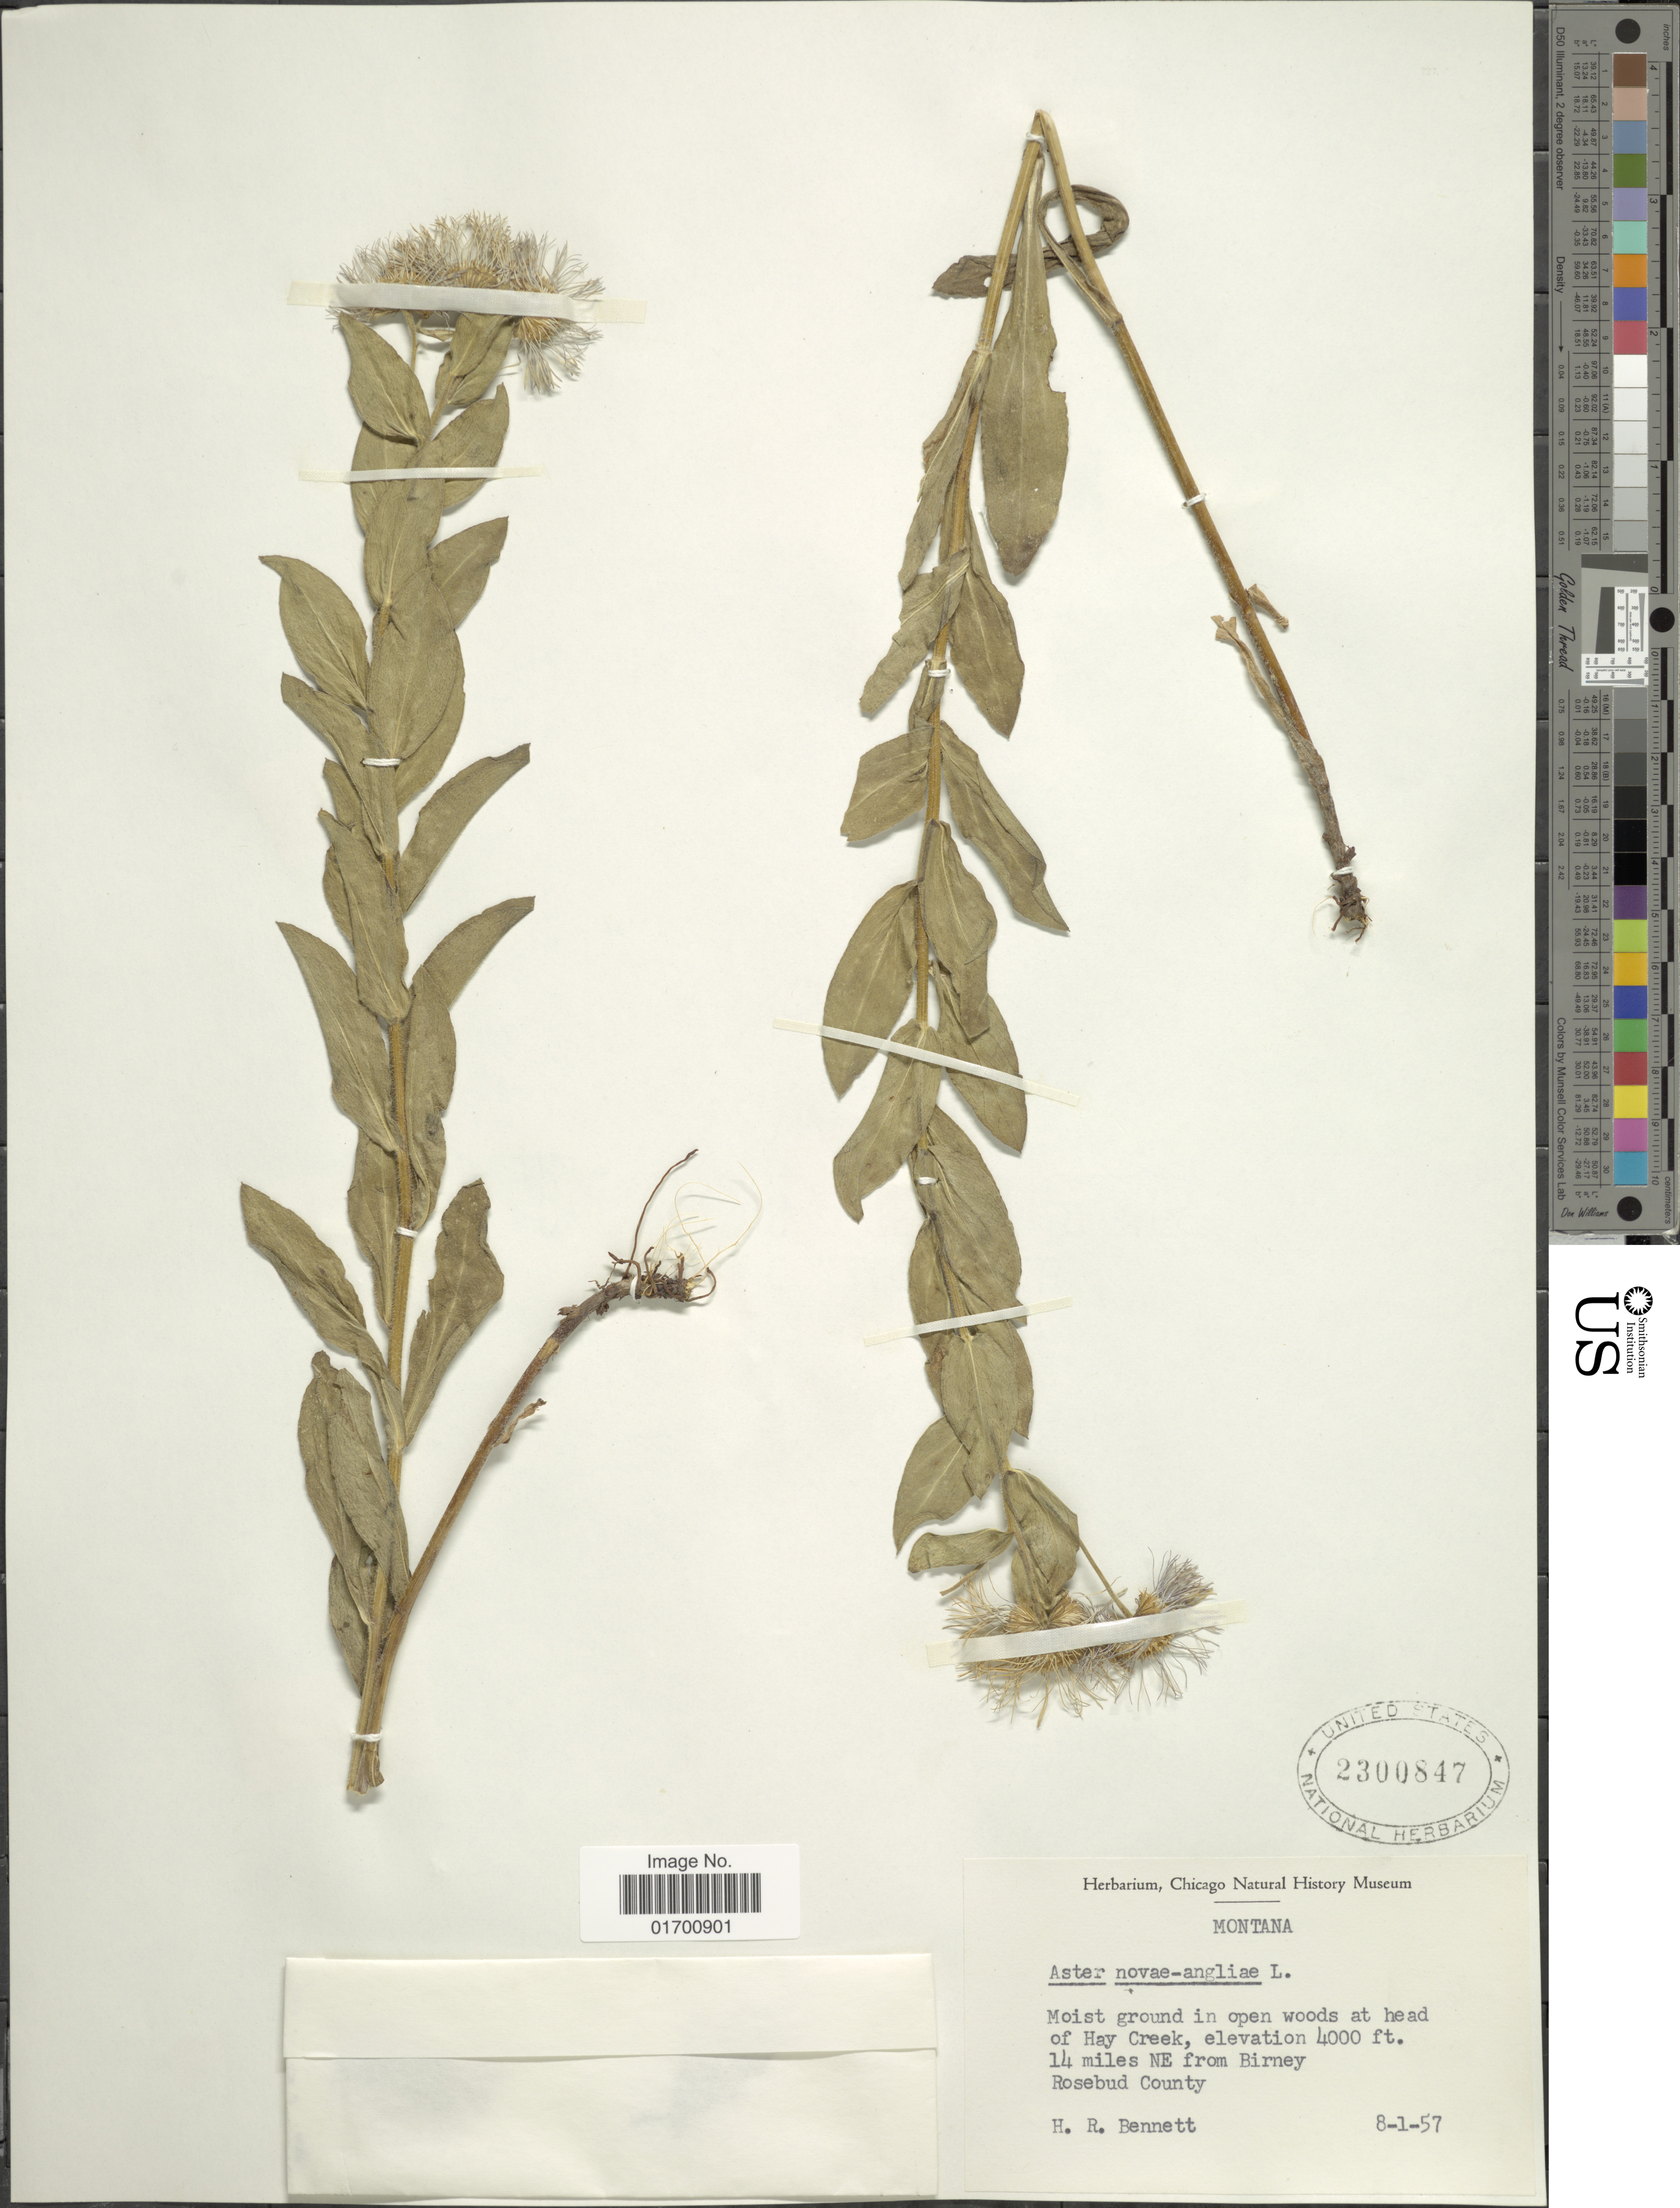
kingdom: Plantae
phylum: Tracheophyta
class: Magnoliopsida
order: Asterales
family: Asteraceae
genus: Symphyotrichum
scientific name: Symphyotrichum novae-angliae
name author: (L.) G.L. Nesom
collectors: H. R. Bennett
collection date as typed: Transcribed d/m/y: 1/8/57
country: United States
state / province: Montana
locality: Moist ground in open woods at head of Hay Creek, 14 miles NE of Birney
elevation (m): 1219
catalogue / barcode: US 2300847